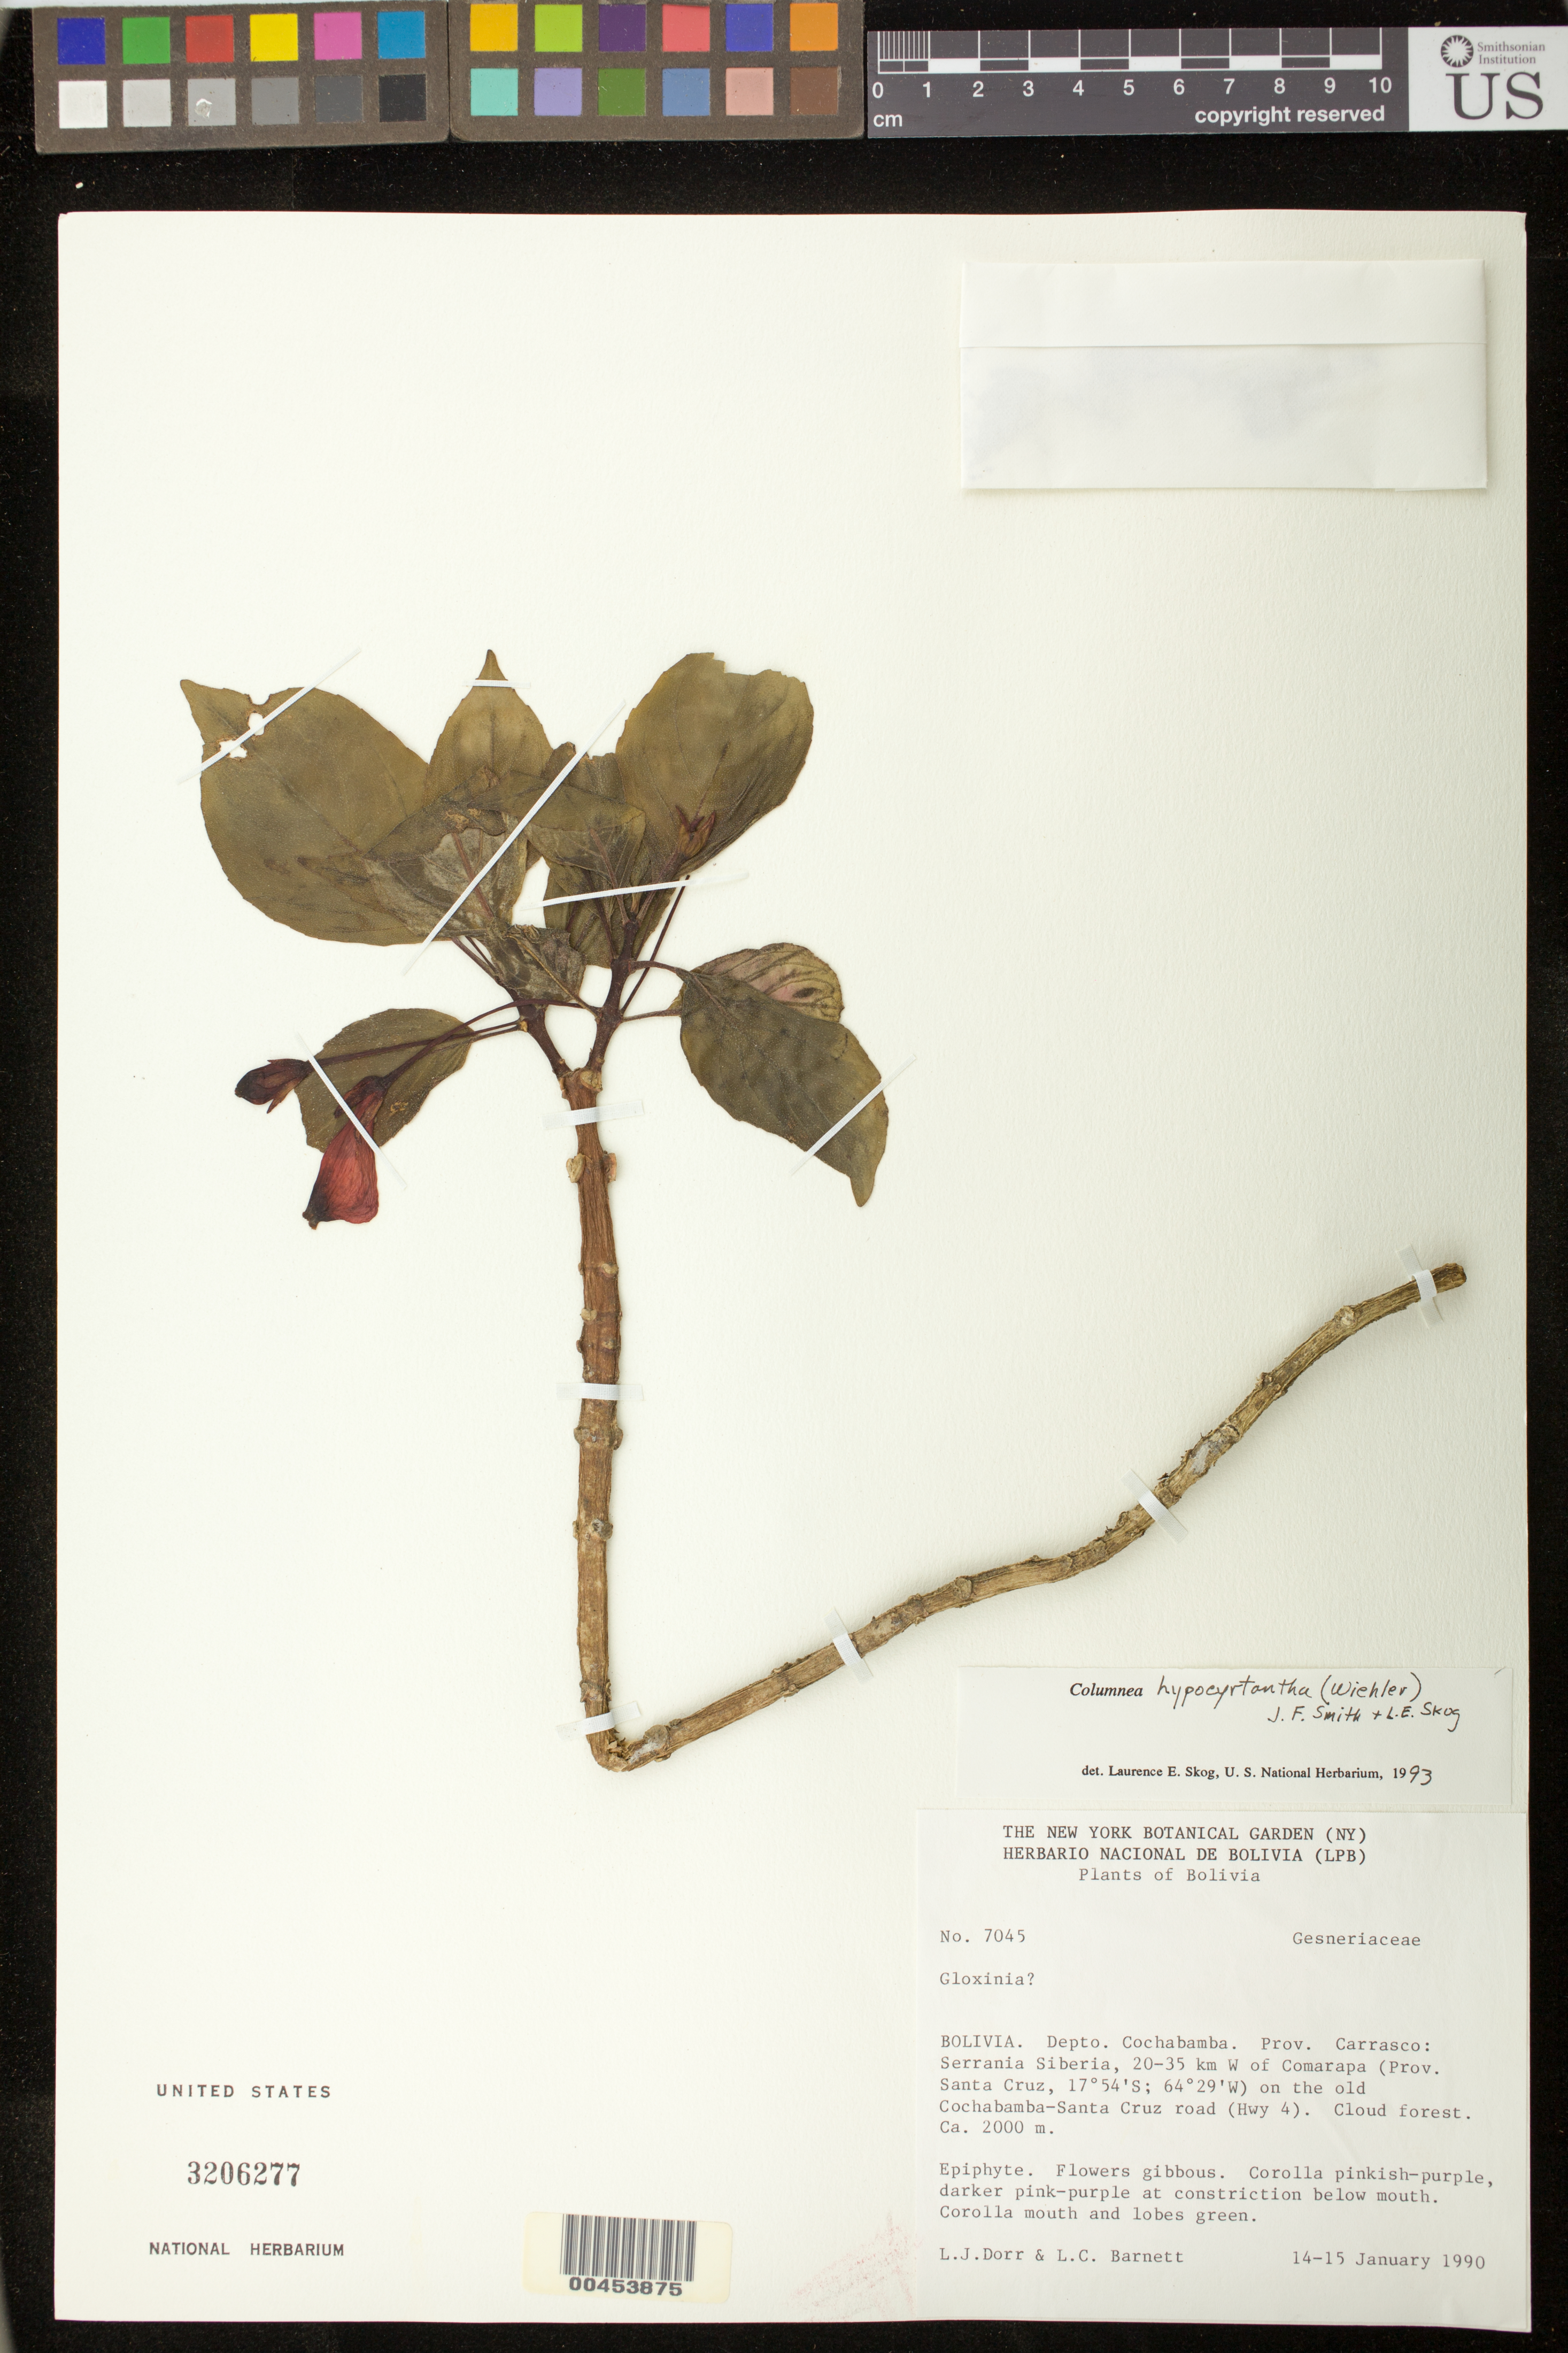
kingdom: Plantae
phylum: Tracheophyta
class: Magnoliopsida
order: Lamiales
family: Gesneriaceae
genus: Columnea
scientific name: Columnea trollii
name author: Mansf.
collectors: L. J. Dorr & L. C. Barnett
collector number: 7045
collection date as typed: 14-15 Jan 1990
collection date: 1990-01-14/1990-01-15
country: Bolivia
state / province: Cochabamba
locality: Carrasco, Serrania Siberia, 20-35 km W of Comarapa on the old Cochababma-Santa Cruz road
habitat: cloud forest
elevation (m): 2000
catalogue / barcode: US 3206277